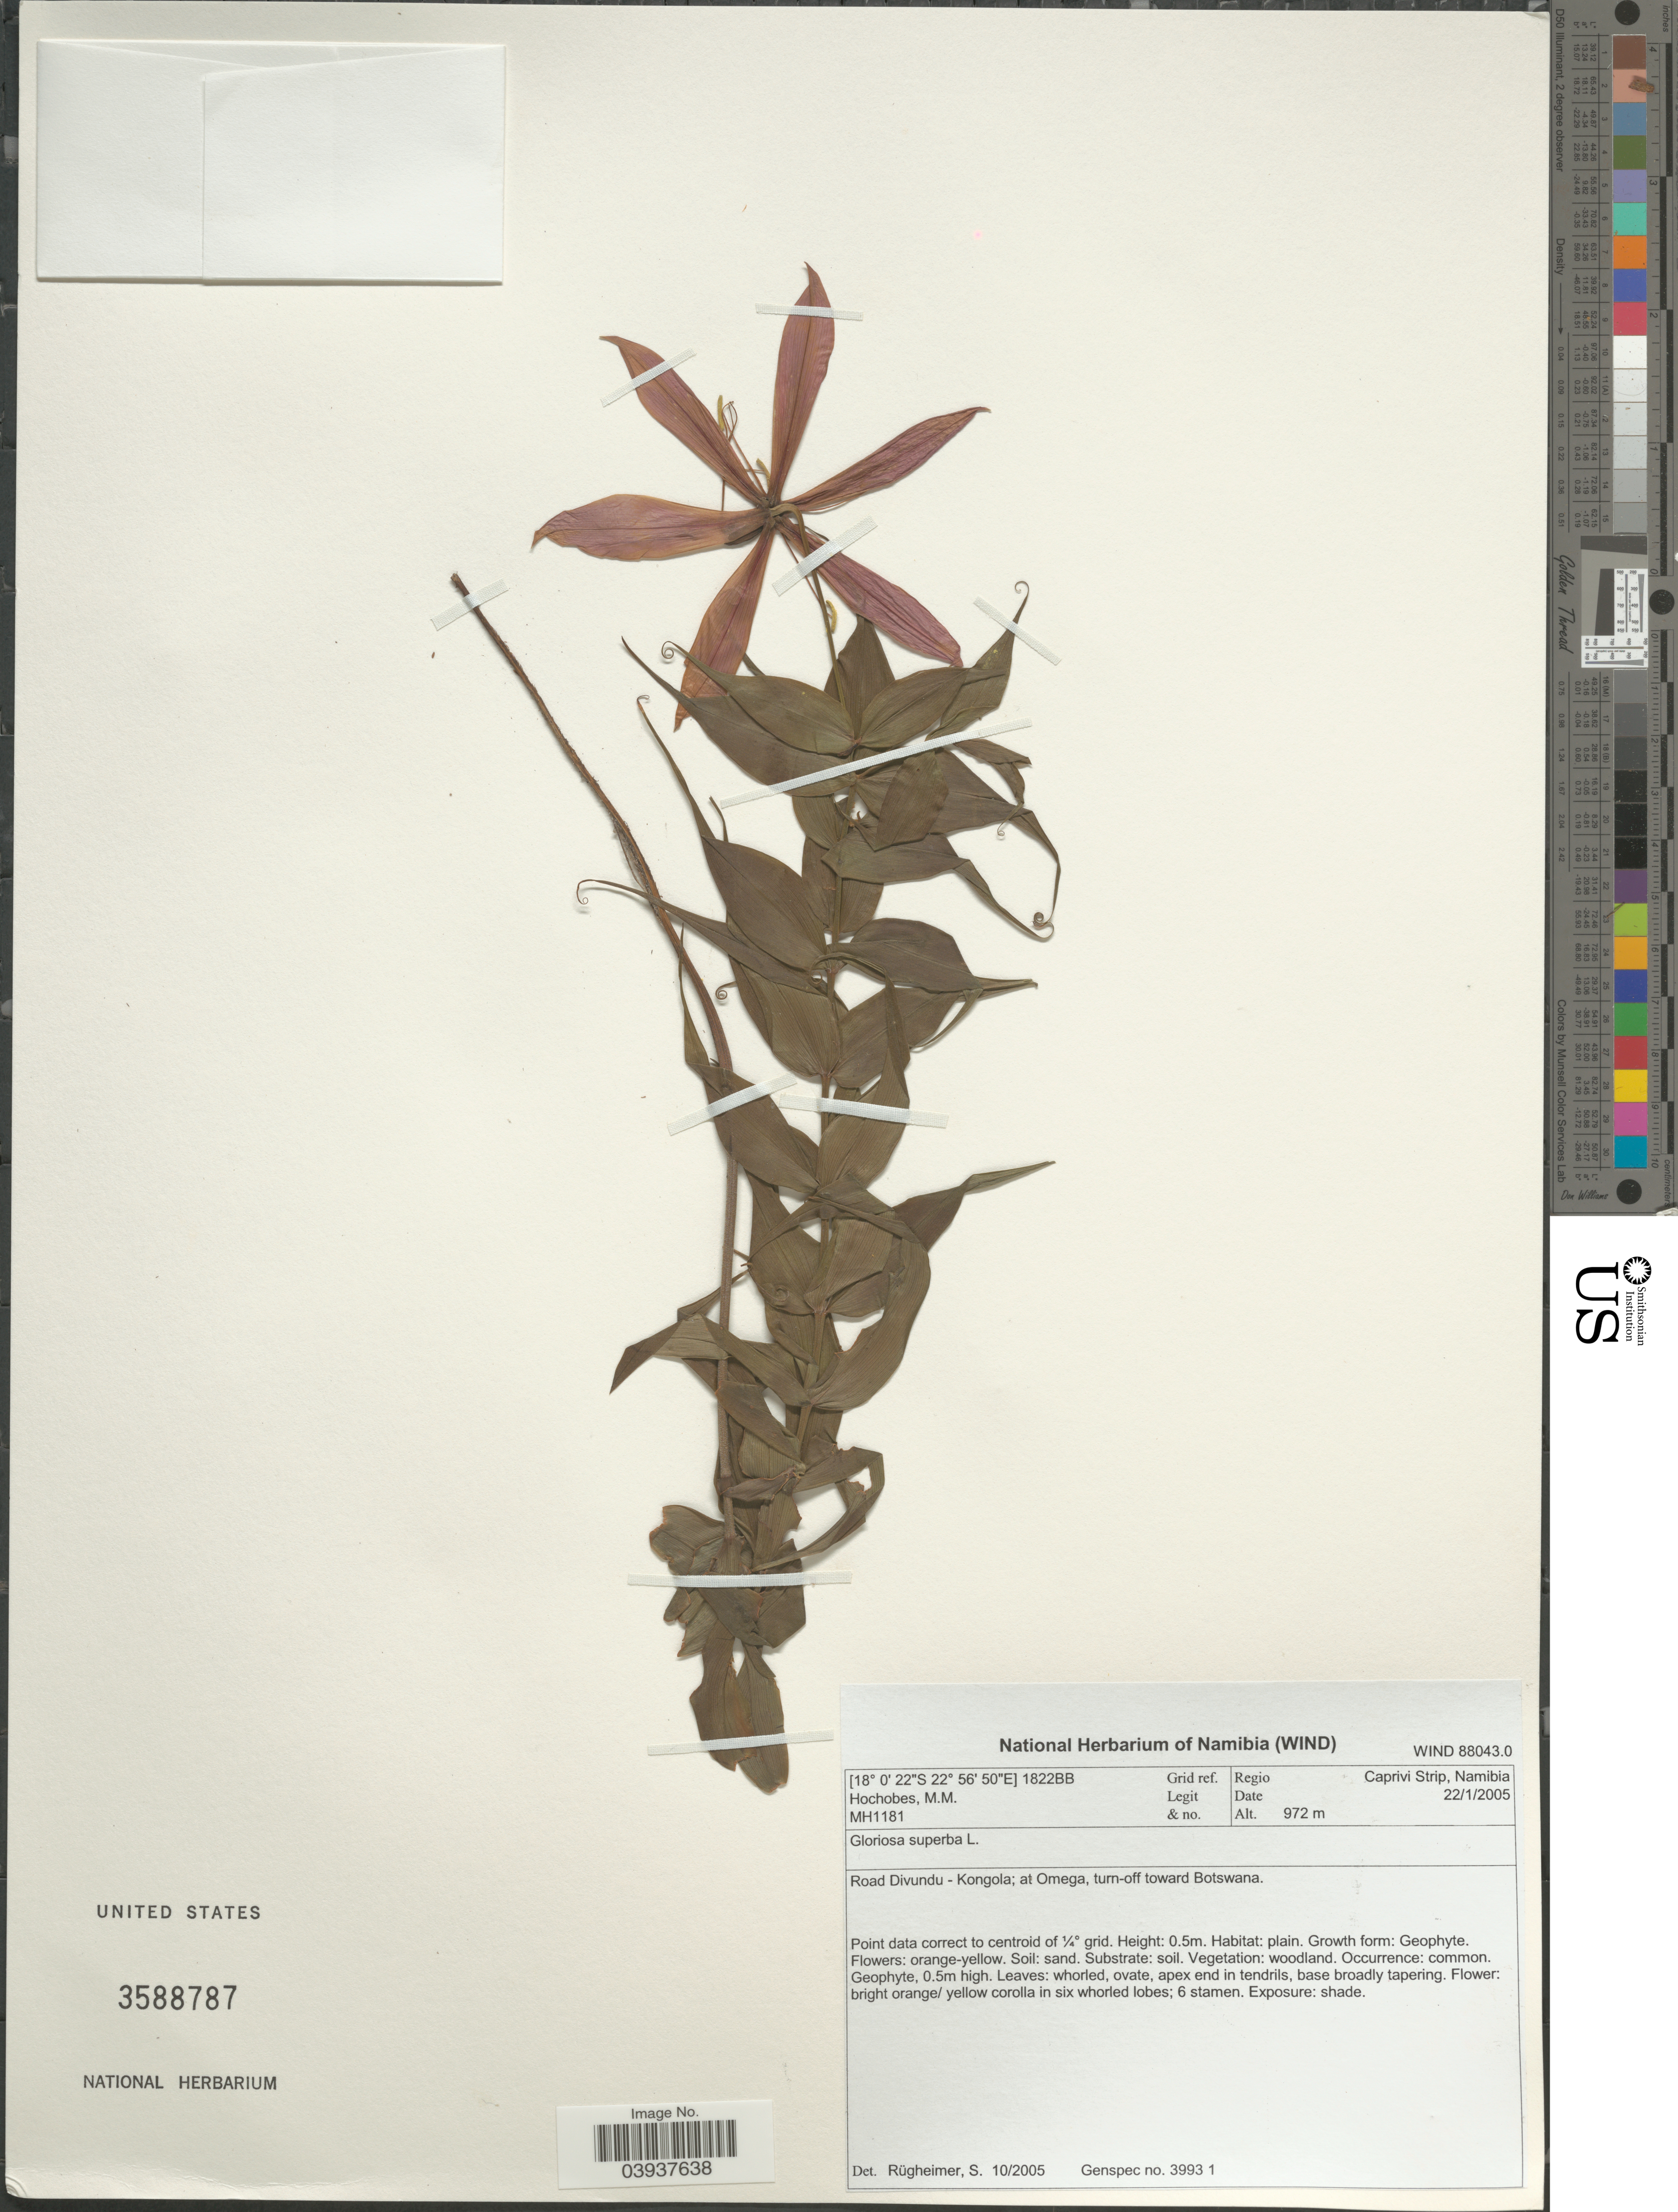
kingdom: Plantae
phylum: Tracheophyta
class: Liliopsida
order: Liliales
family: Colchicaceae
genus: Gloriosa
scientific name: Gloriosa superba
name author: L.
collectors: M. Hochobes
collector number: MH1181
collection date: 2005-01-22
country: Namibia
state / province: Caprivi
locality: Grid ref. 1822BB. Regio Caprivi Strip. Road Divundu-Kongola; at Omega, turn-off toward Botswana.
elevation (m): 972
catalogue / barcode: US 3588787